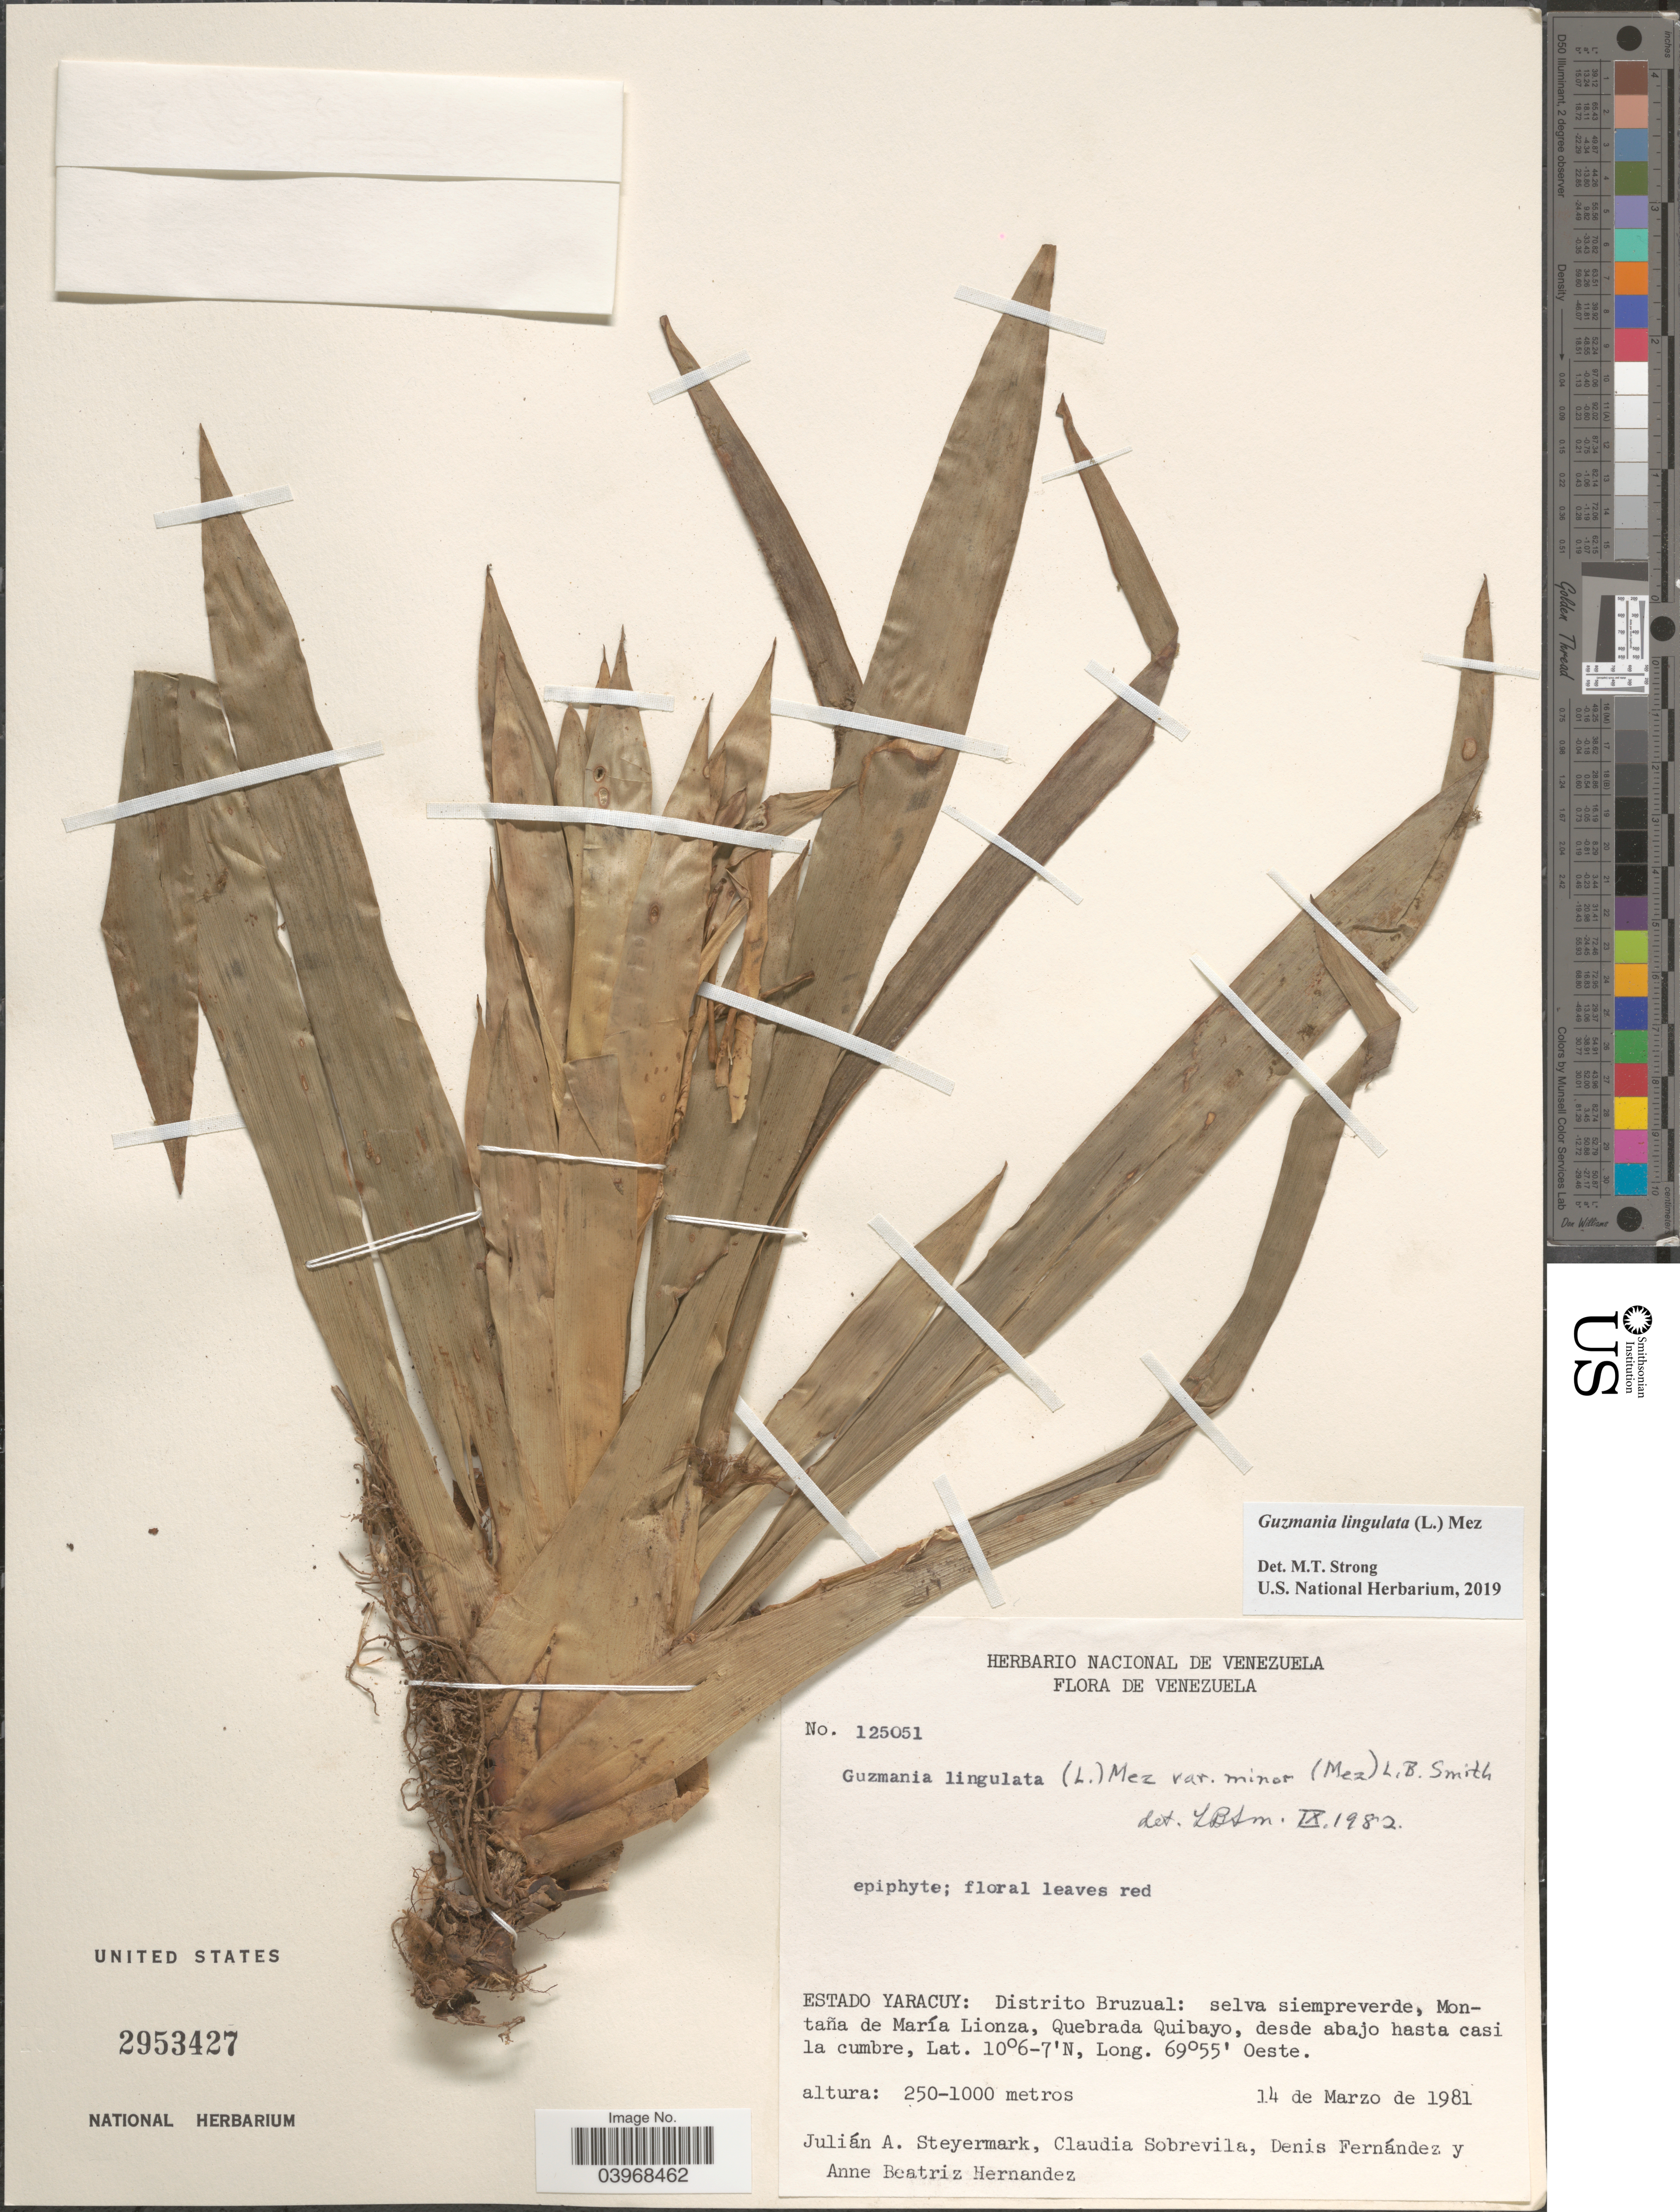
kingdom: Plantae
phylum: Tracheophyta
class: Liliopsida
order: Poales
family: Bromeliaceae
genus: Guzmania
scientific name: Guzmania lingulata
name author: (L.) Mez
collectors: J. Steyermark, C. Sobrevila, D. Fernandez & A. B. Hernandez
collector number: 125051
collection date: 1981-03-14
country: Venezuela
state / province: Yaracuy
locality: Distrito Bruzual: selva siempreverde, Montaña de María Lionza, Quebrada Quibayo, desde abajo hasta casi la cumbre.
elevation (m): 250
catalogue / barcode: US 2953427